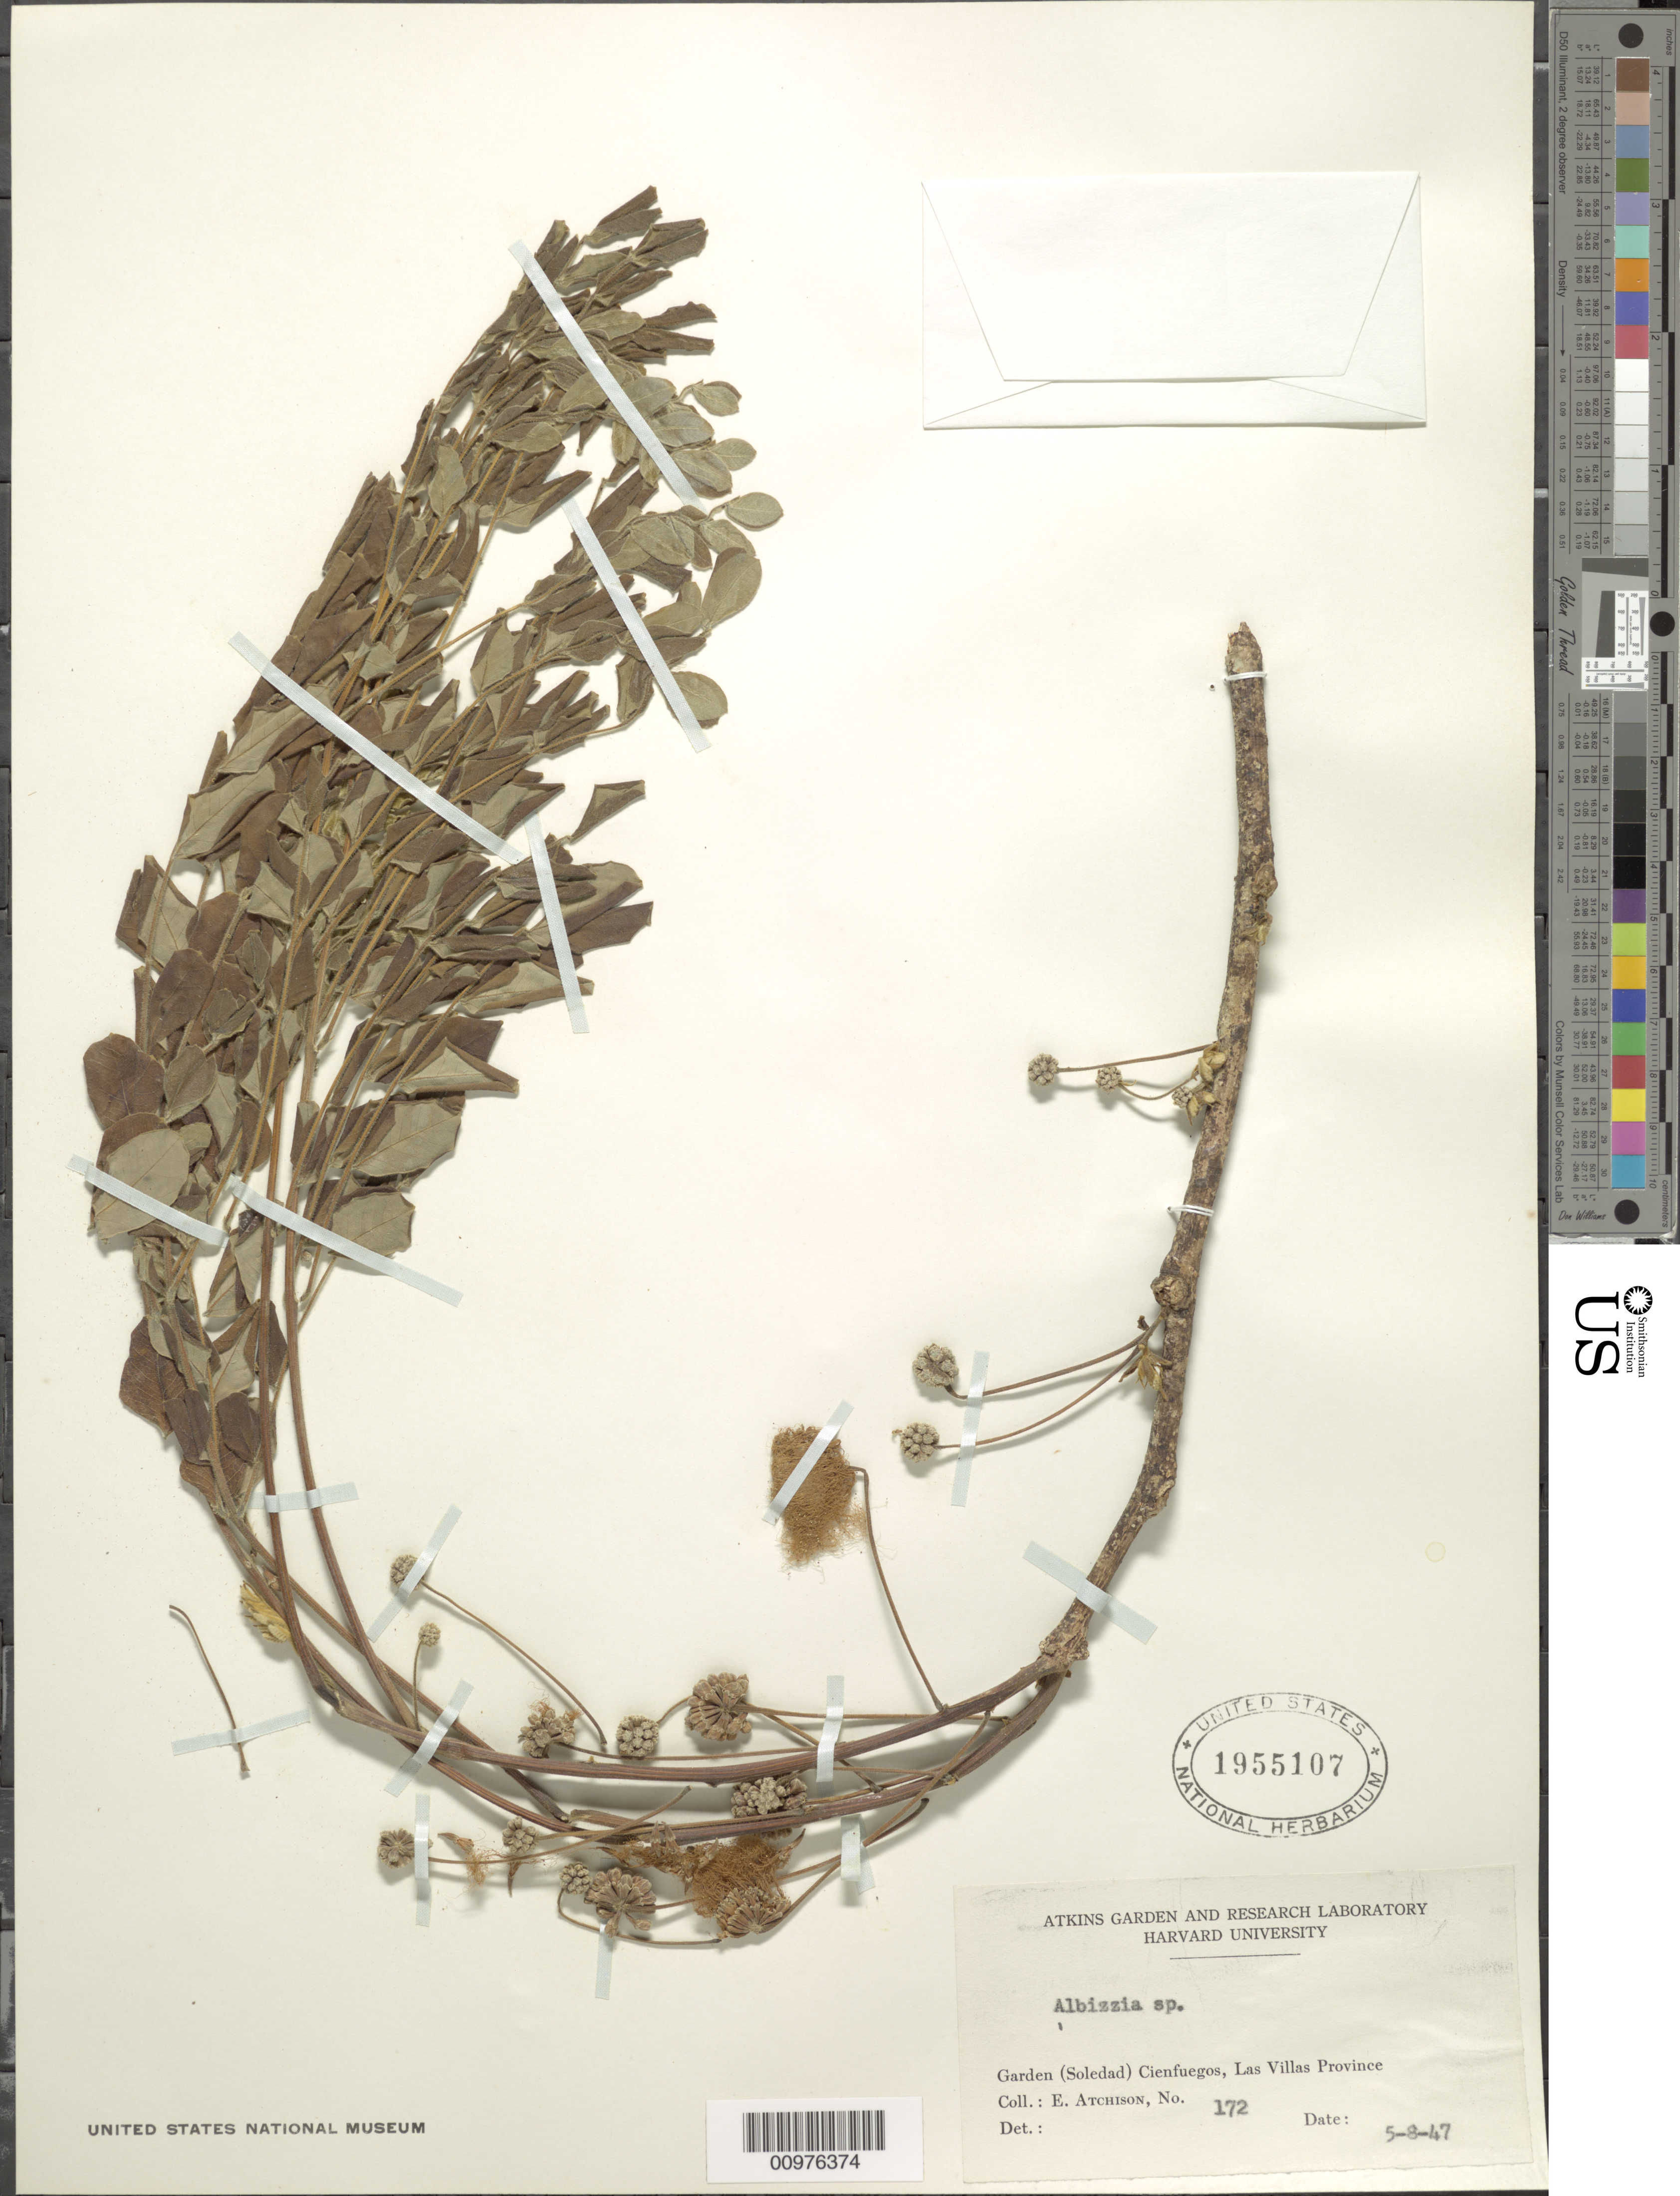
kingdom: Plantae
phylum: Tracheophyta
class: Magnoliopsida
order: Fabales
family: Fabaceae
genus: Albizia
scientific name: Albizia sp.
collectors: E. Atchison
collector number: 172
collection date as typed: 05 Aug 1947 or 08 May 1947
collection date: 1947-05-08 or 1947-08-05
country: Cuba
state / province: Cienfuegos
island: Cuba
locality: Garden (Soledad) Cienfuegos Las Villas Province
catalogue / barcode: US 1955107